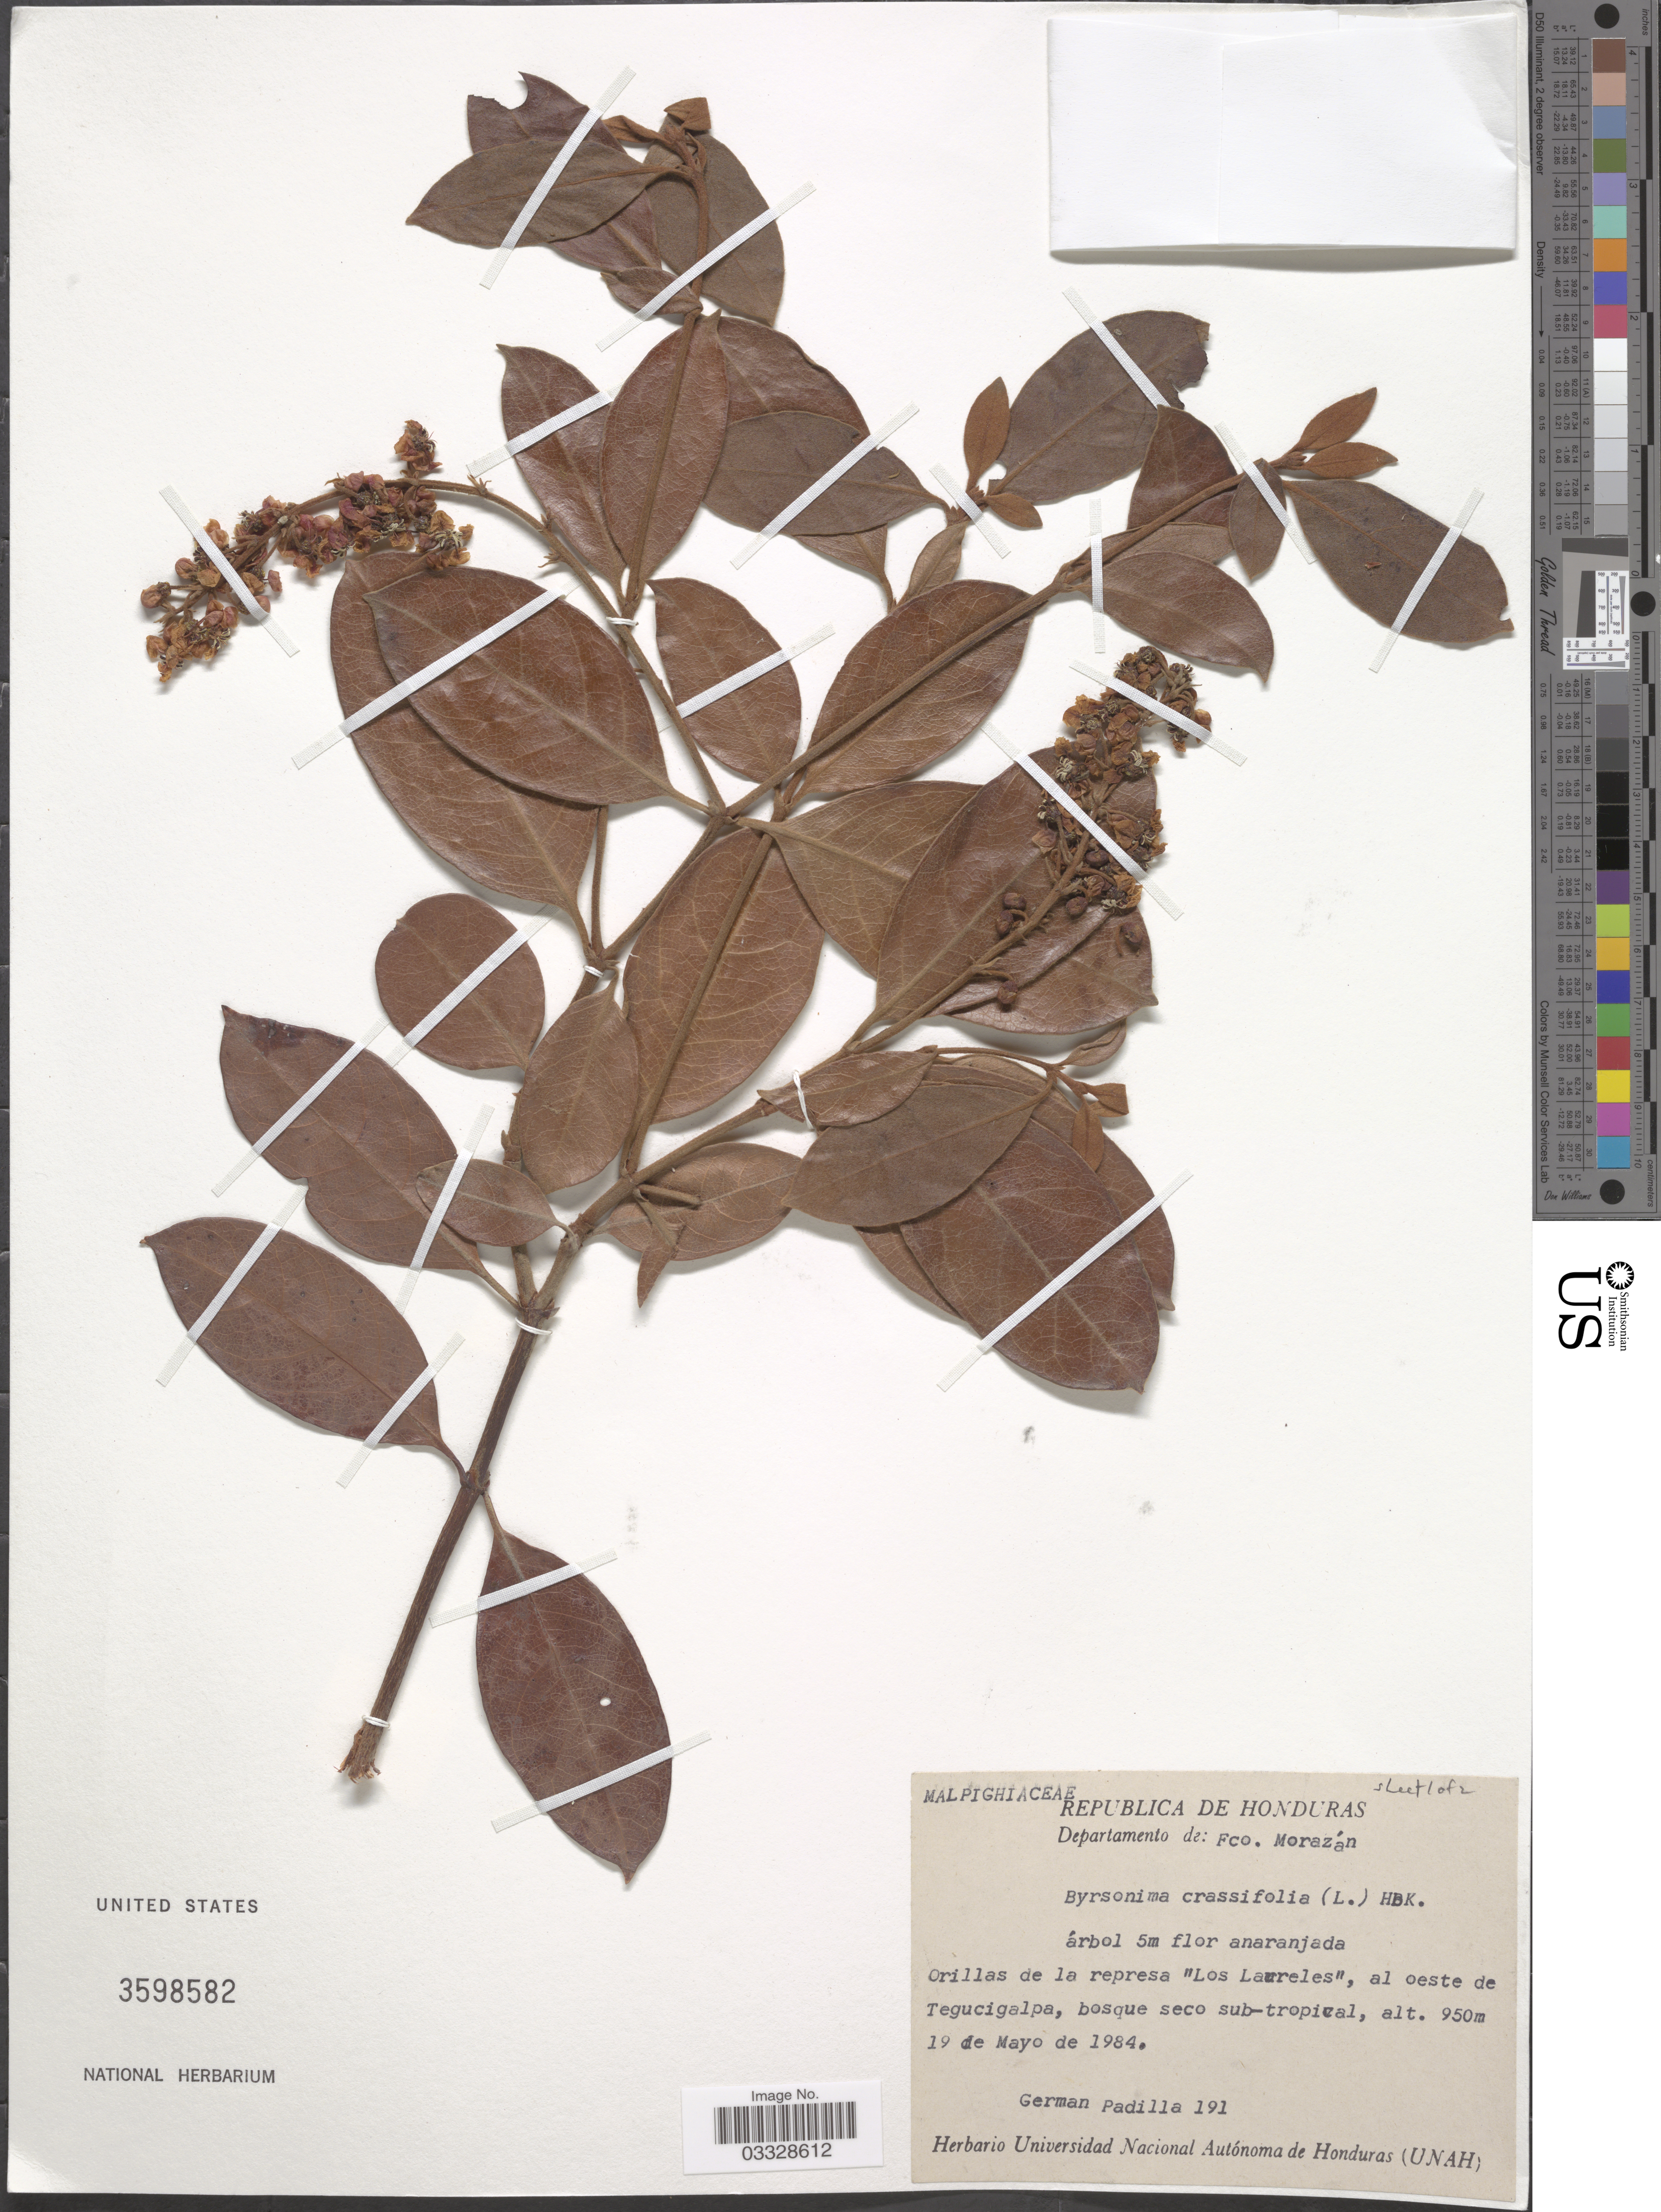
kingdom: Plantae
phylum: Tracheophyta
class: Magnoliopsida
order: Malpighiales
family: Malpighiaceae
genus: Byrsonima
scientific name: Byrsonima crassifolia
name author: (L.) Kunth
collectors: G. Padilla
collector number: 191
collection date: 1984-05-19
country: Honduras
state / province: Fco. Morazán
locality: Departamento de: Fco. Morazán. Orillas de la represa "Los Laureles", al oeste de Tegucigalpa.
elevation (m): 950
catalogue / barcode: US 3598582